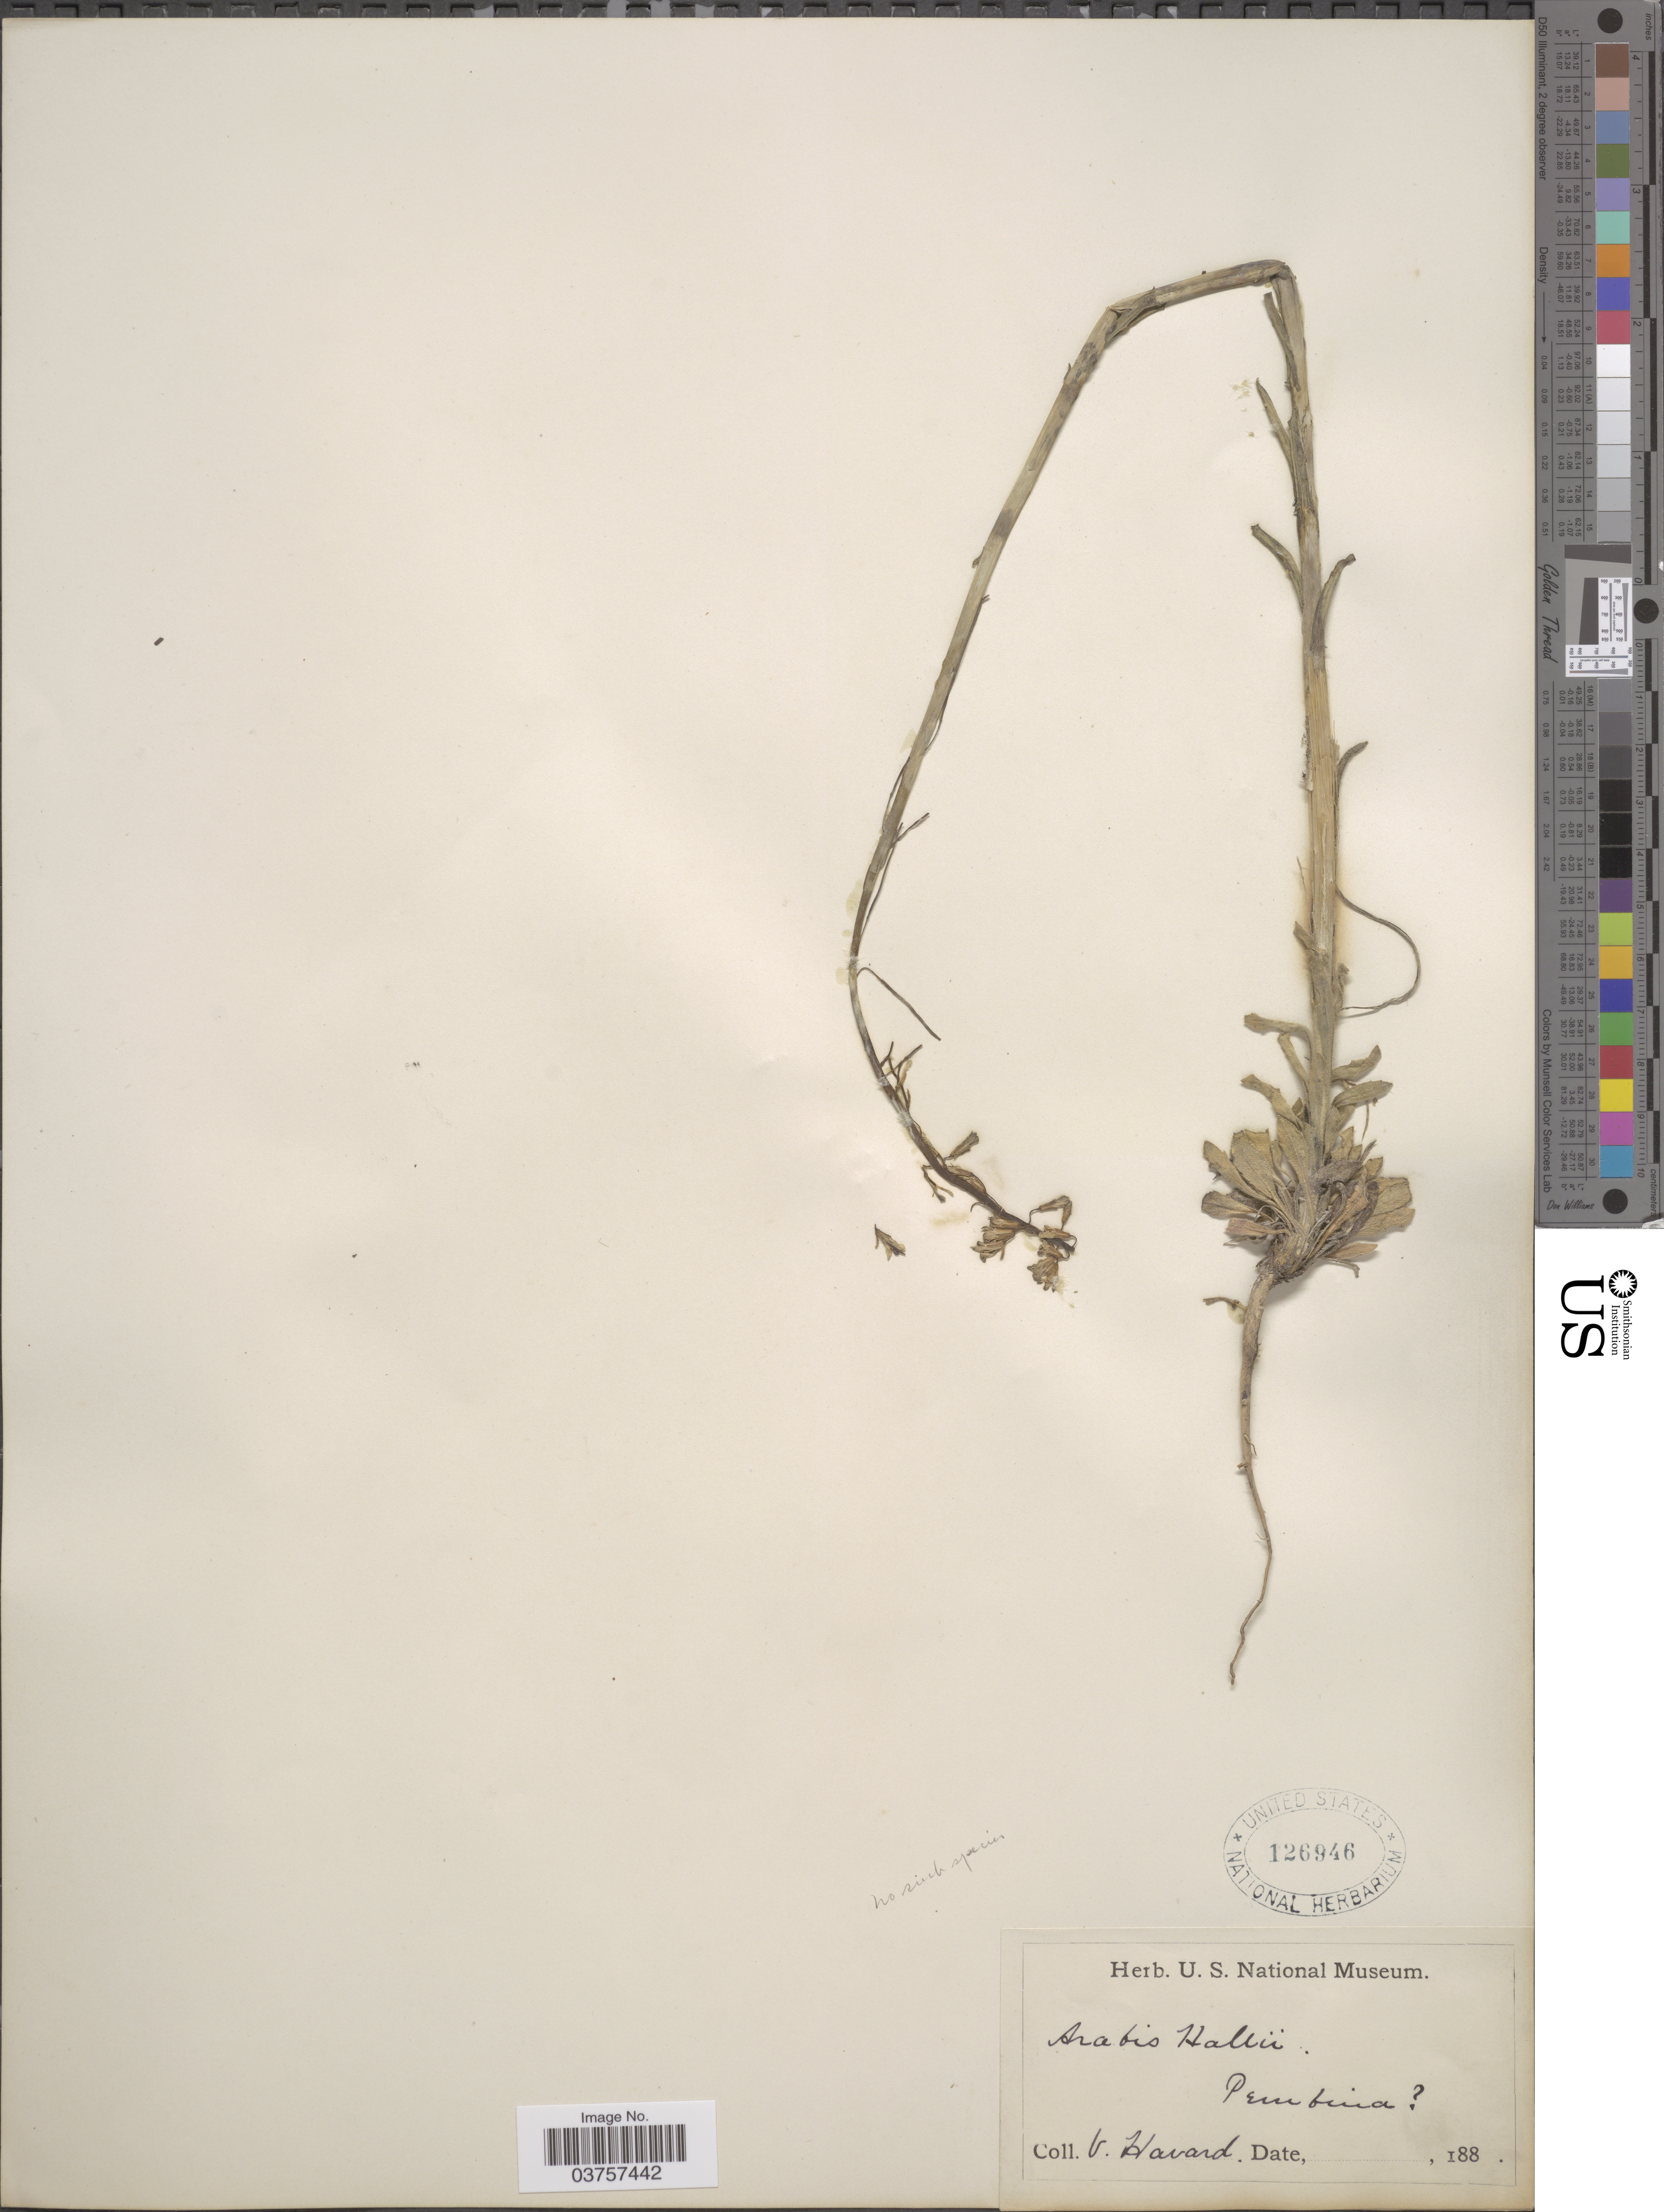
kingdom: Plantae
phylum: Tracheophyta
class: Magnoliopsida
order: Brassicales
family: Brassicaceae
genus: Arabis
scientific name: Arabis holboellii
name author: Hornem.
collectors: V. Havard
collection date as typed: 188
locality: Pembina [unsure placement]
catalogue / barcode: US 126946